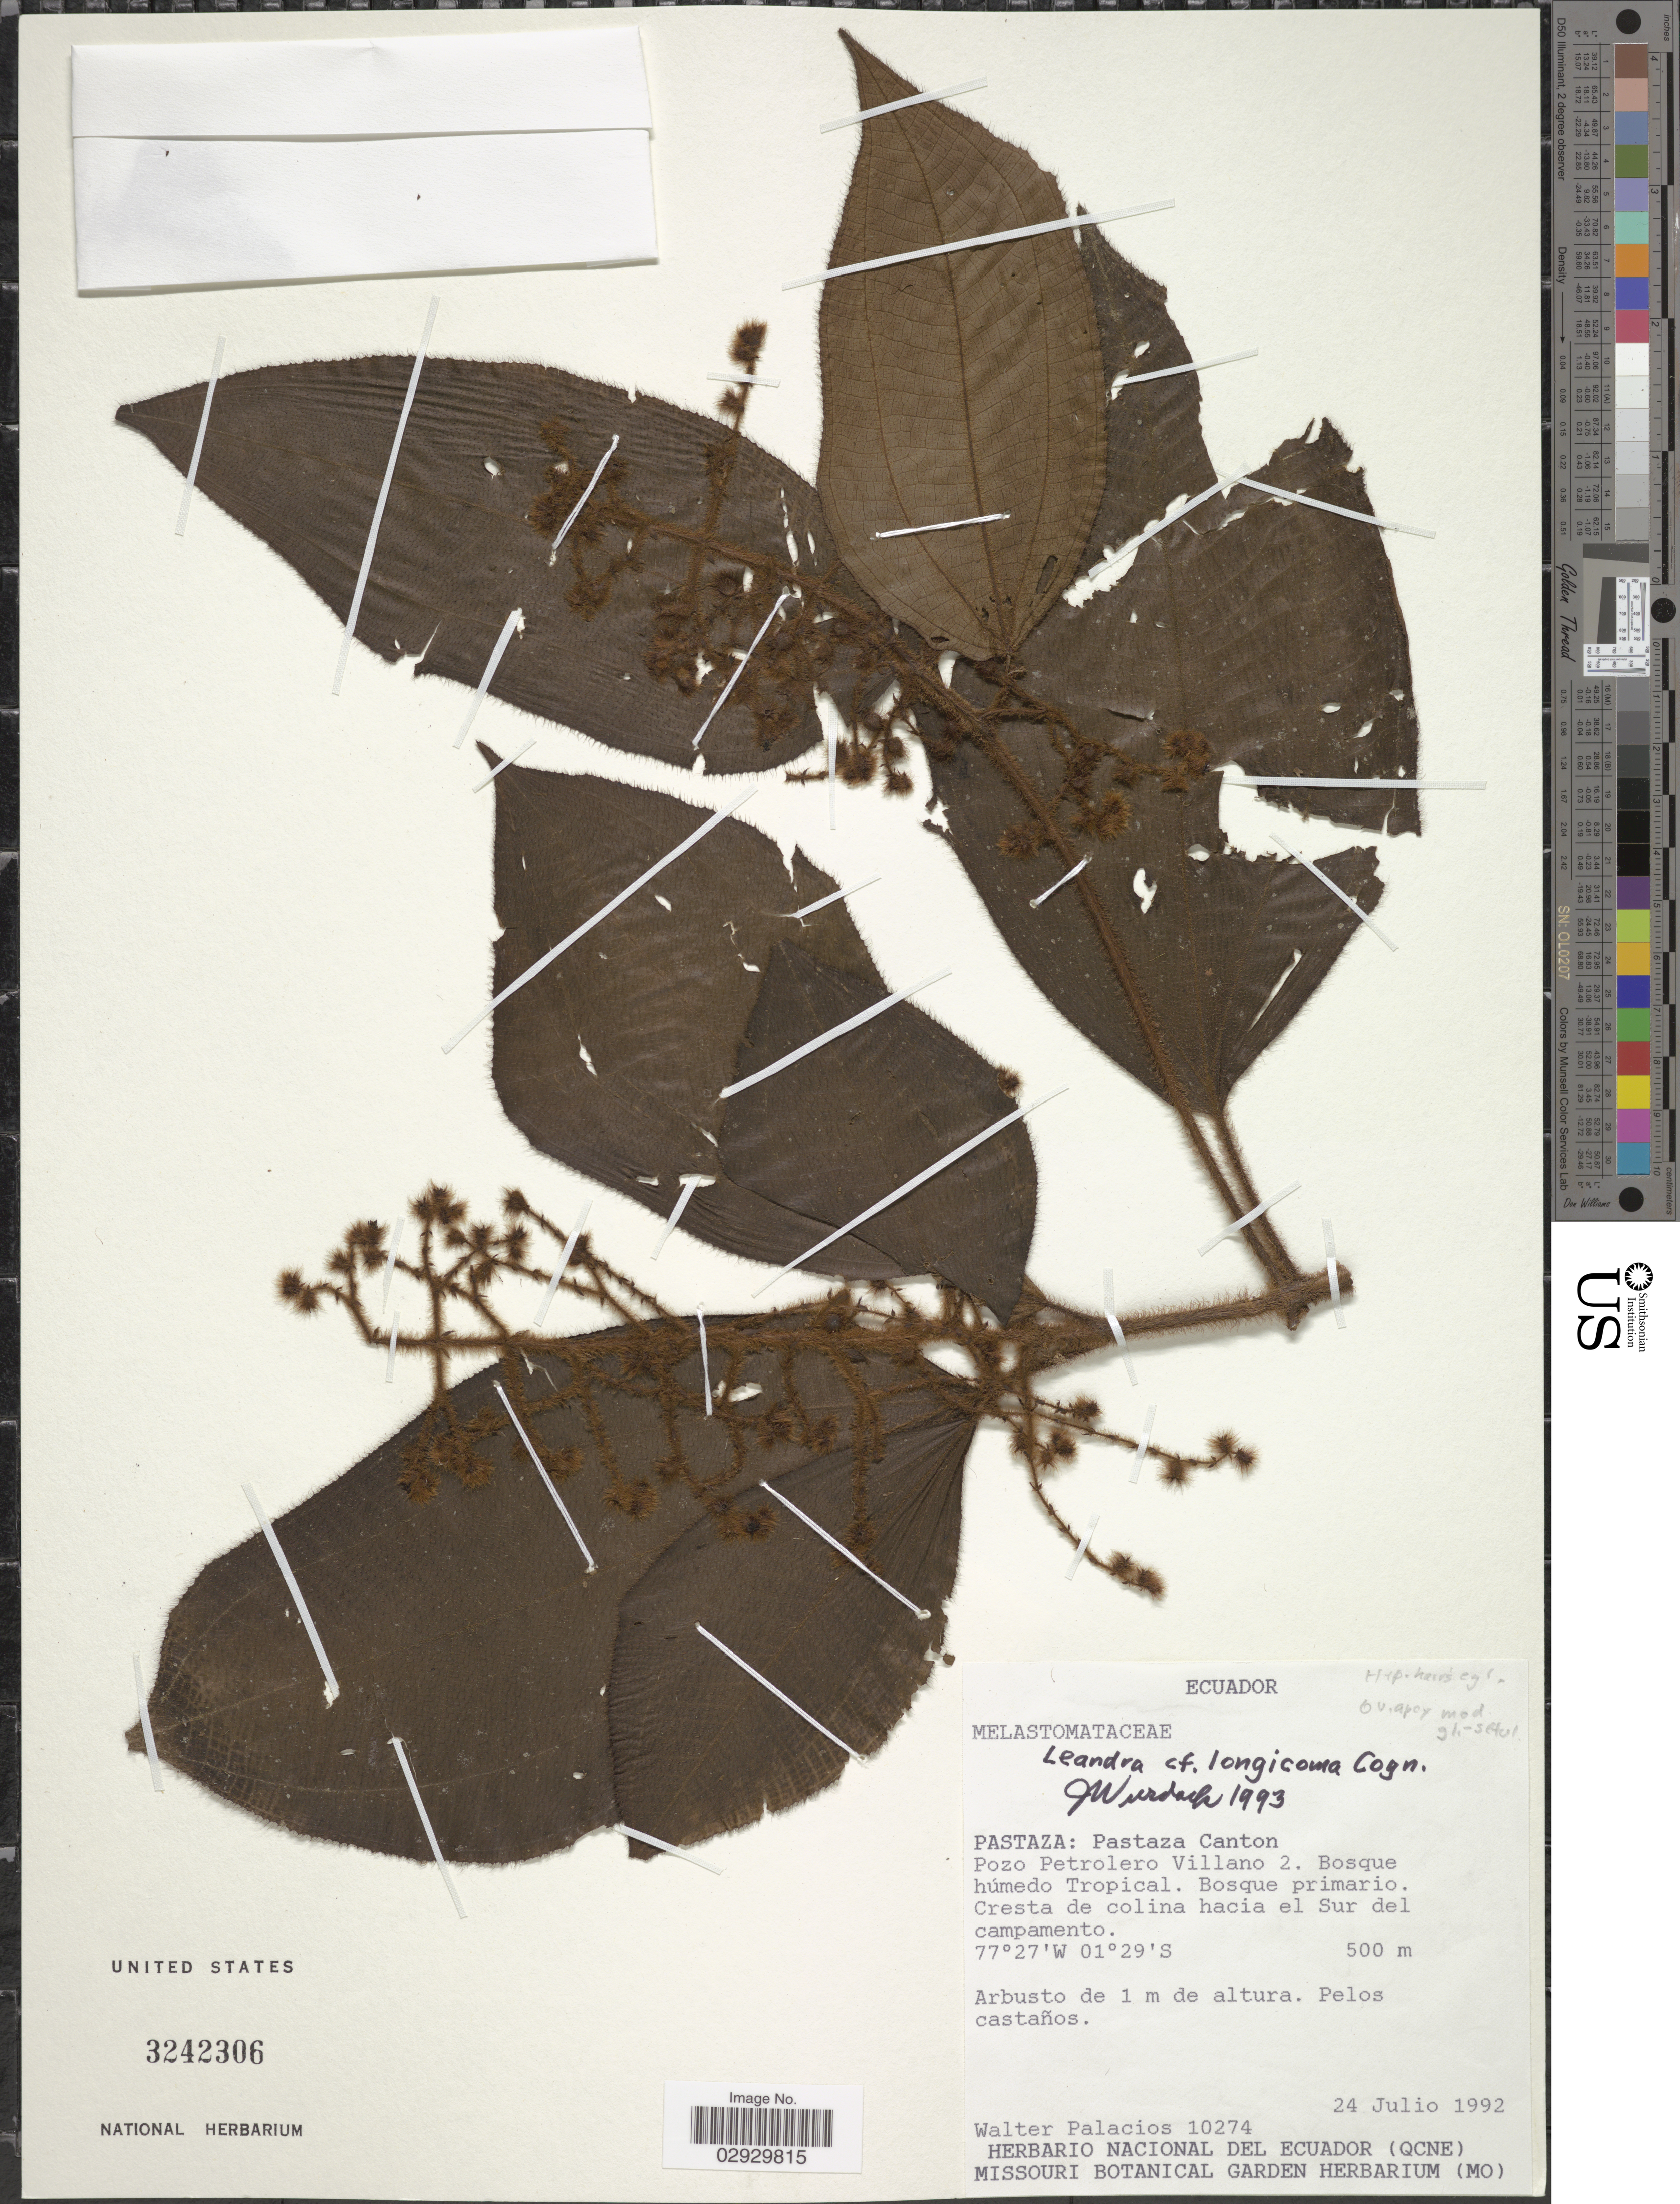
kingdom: Plantae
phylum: Tracheophyta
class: Magnoliopsida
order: Myrtales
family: Melastomataceae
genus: Leandra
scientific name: Leandra longicoma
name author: Cogn.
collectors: W. Palacios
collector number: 10274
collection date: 1992-07-24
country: Ecuador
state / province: Pastaza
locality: Pastaza Canton, Pozo Petrolero Villano 2.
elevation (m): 500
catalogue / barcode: US 3242306